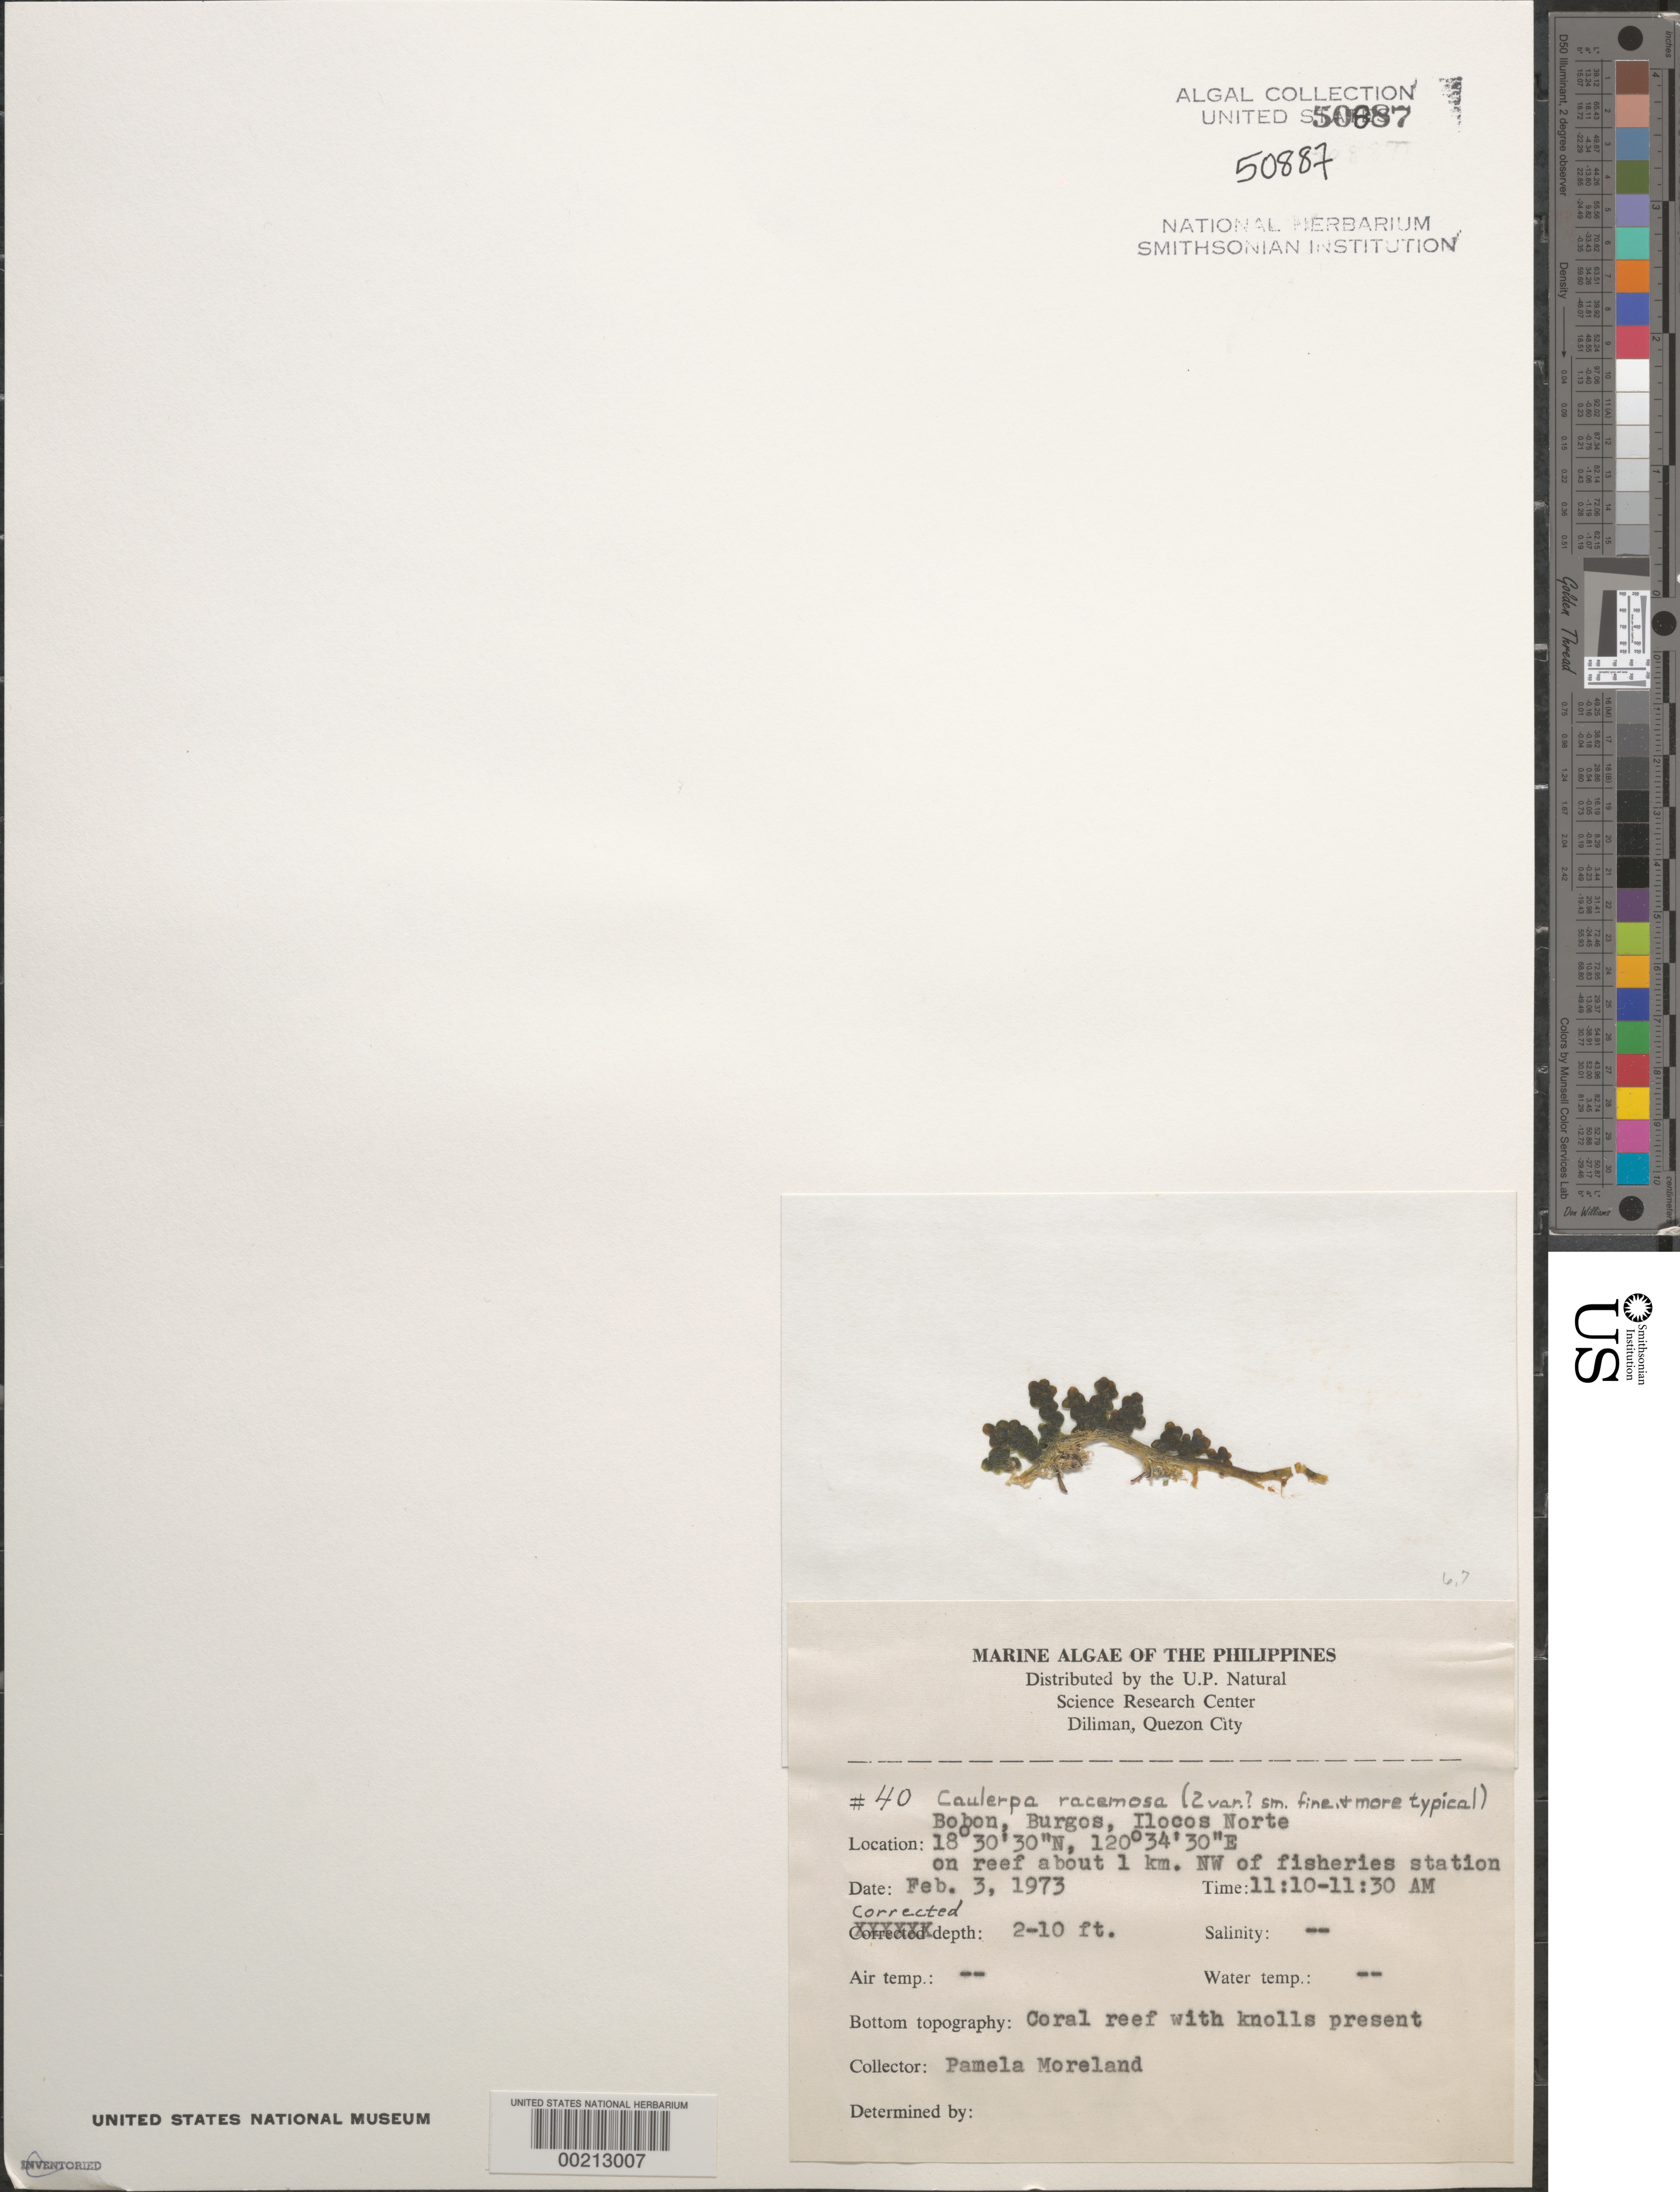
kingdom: Plantae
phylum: Chlorophyta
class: Ulvophyceae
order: Bryopsidales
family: Caulerpaceae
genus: Caulerpa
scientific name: Caulerpa racemosa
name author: (Forssk.) J. Agardh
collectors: P. Moreland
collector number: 40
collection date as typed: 03 Feb 1973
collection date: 1973-02-03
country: Philippines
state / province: Ilocos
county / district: Ilocos Norte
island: Luzon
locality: Burgos, Bobon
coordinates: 18 30' 30" N, 120 34' 30" E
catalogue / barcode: US 50887